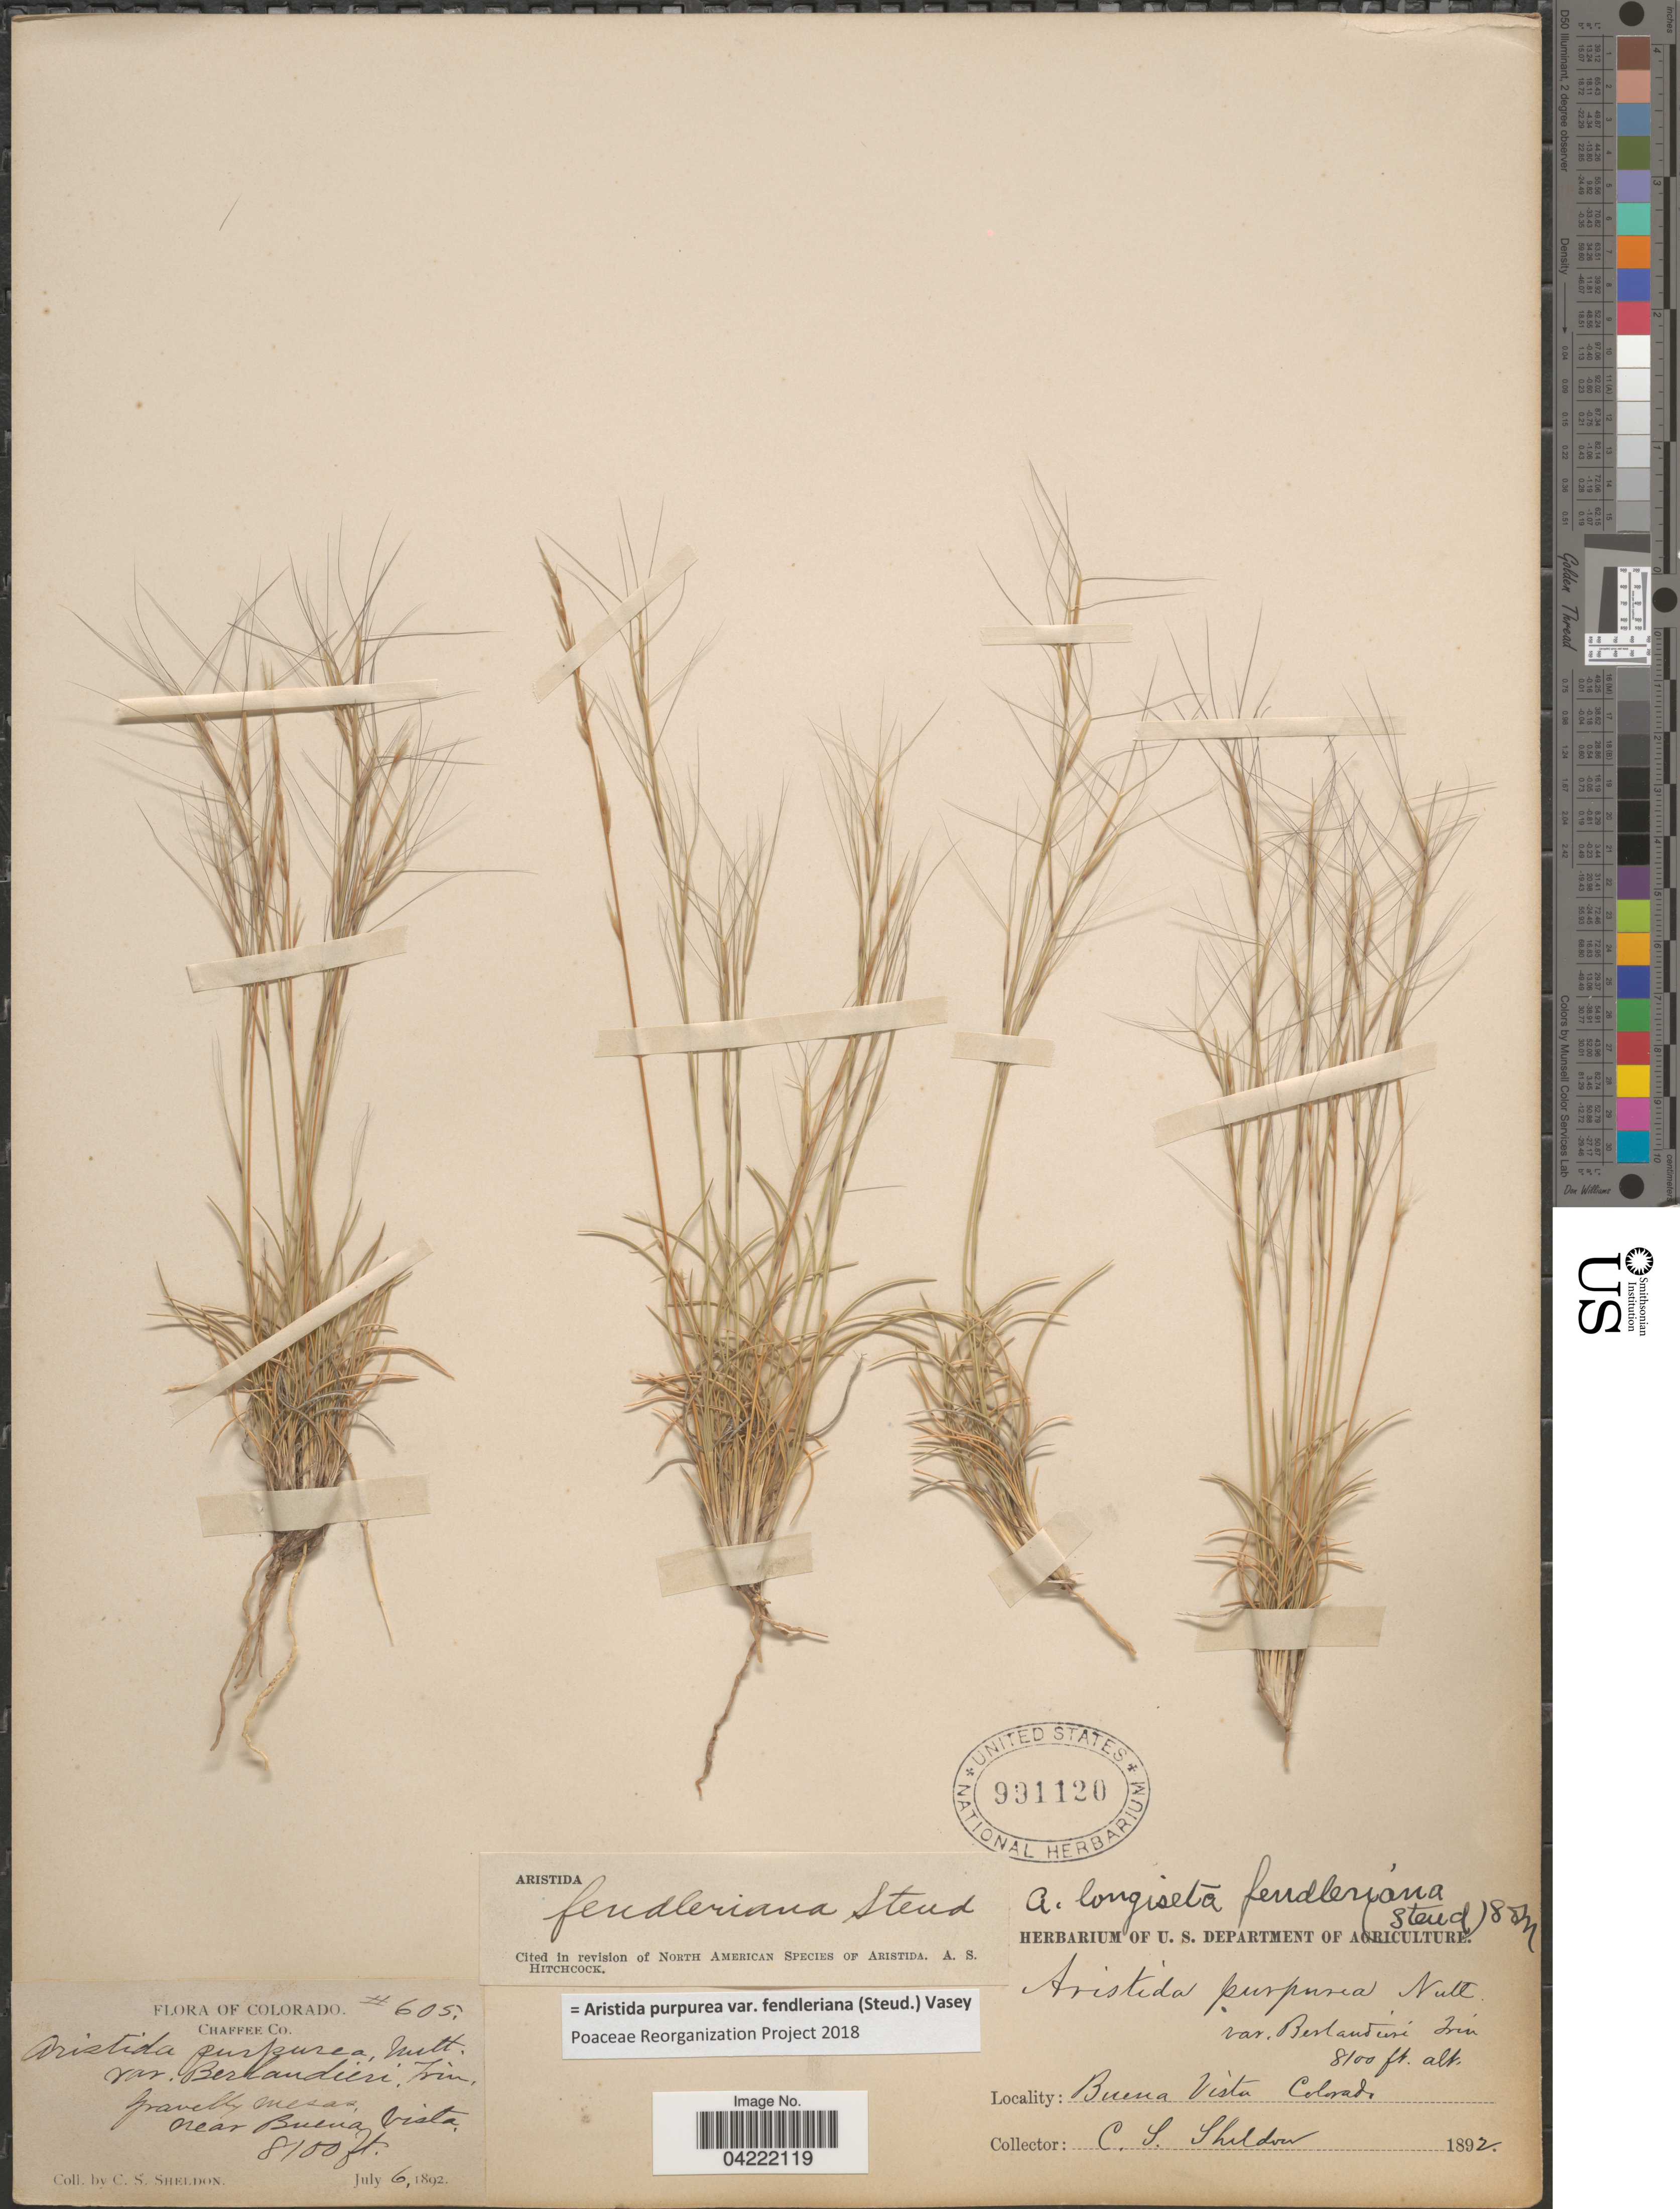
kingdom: Plantae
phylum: Tracheophyta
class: Liliopsida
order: Poales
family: Poaceae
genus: Aristida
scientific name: Aristida purpurea var. fendleriana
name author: (Steud.) Vasey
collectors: C. S. Sheldon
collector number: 605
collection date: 1892-07-06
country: United States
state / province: Colorado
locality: Gravelly mesas, near Buena Vista.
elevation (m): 2469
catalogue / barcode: US 991120